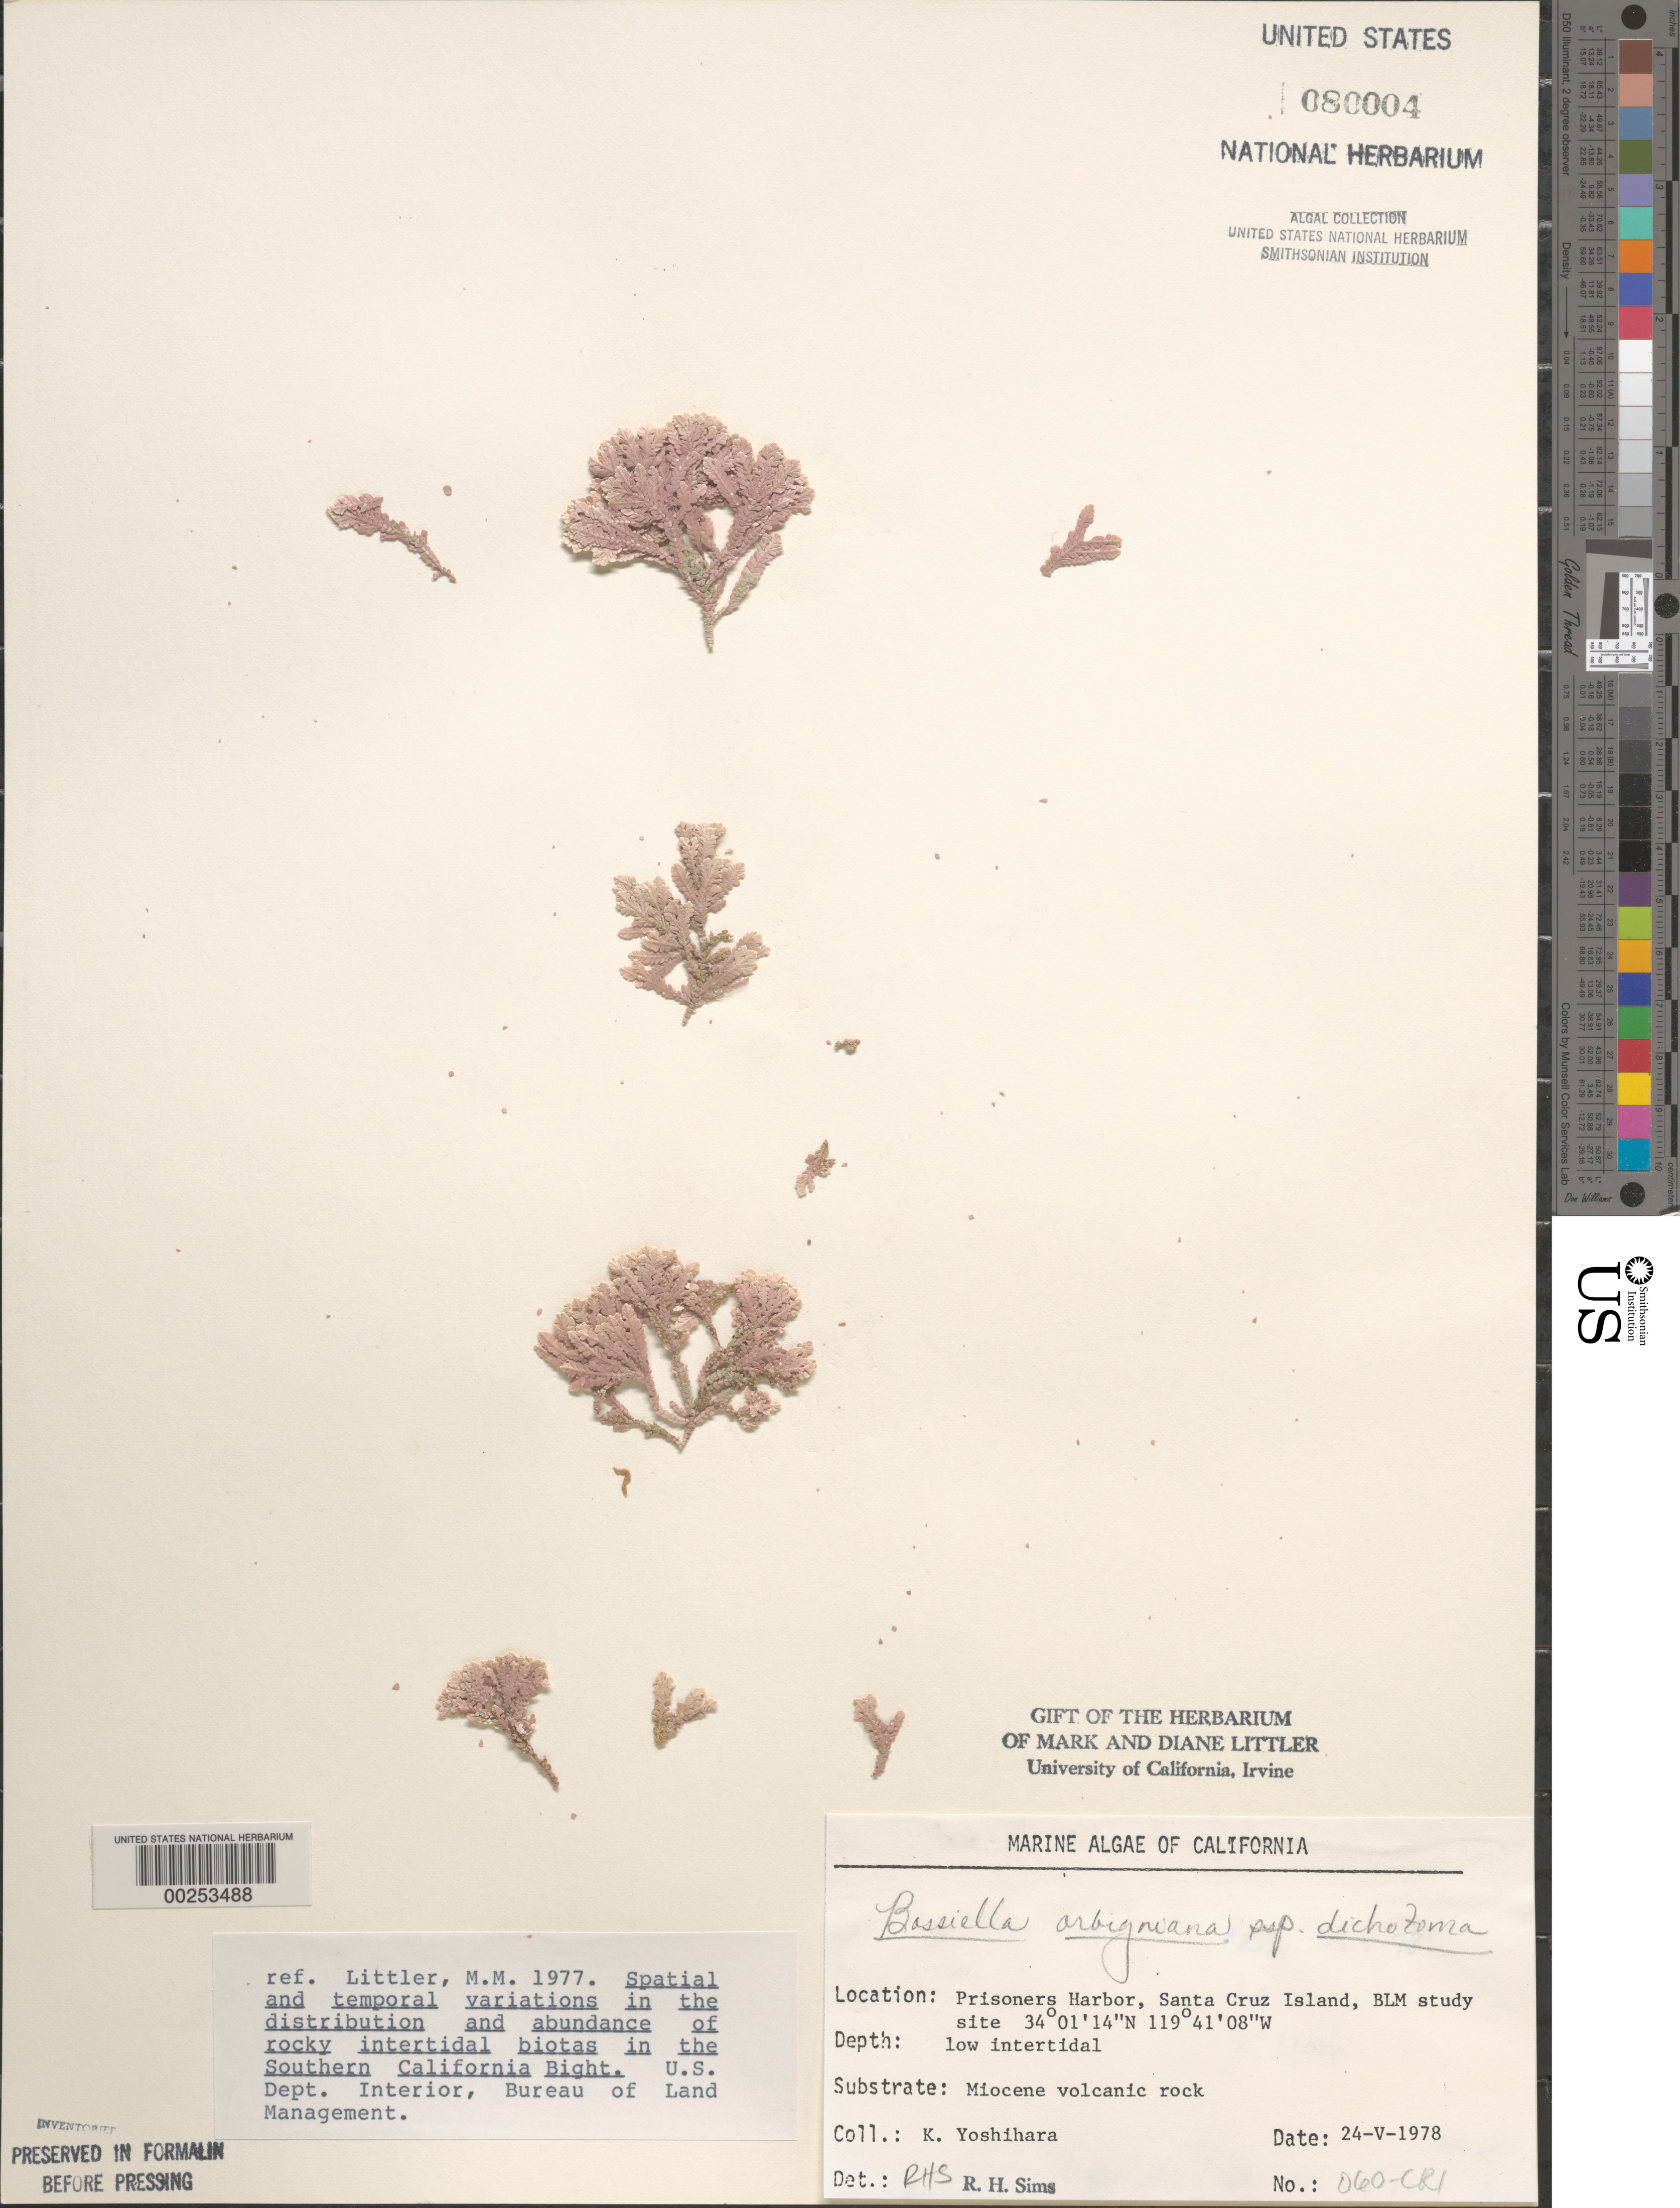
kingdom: Plantae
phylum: Rhodophyta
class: Florideophyceae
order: Corallinales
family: Corallinaceae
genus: Bossiella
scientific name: Bossiella orbigniana subsp. dichotoma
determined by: Sims, Robert H.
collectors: K. Yoshihara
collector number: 060-cri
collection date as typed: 24 May 1978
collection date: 1978-05-24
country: United States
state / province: California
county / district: Santa Barbara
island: Santa Cruz Island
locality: Prisoners Harbor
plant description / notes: BLM-SOCALBIGHT Rocky Intertidal Survey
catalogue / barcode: US 80004